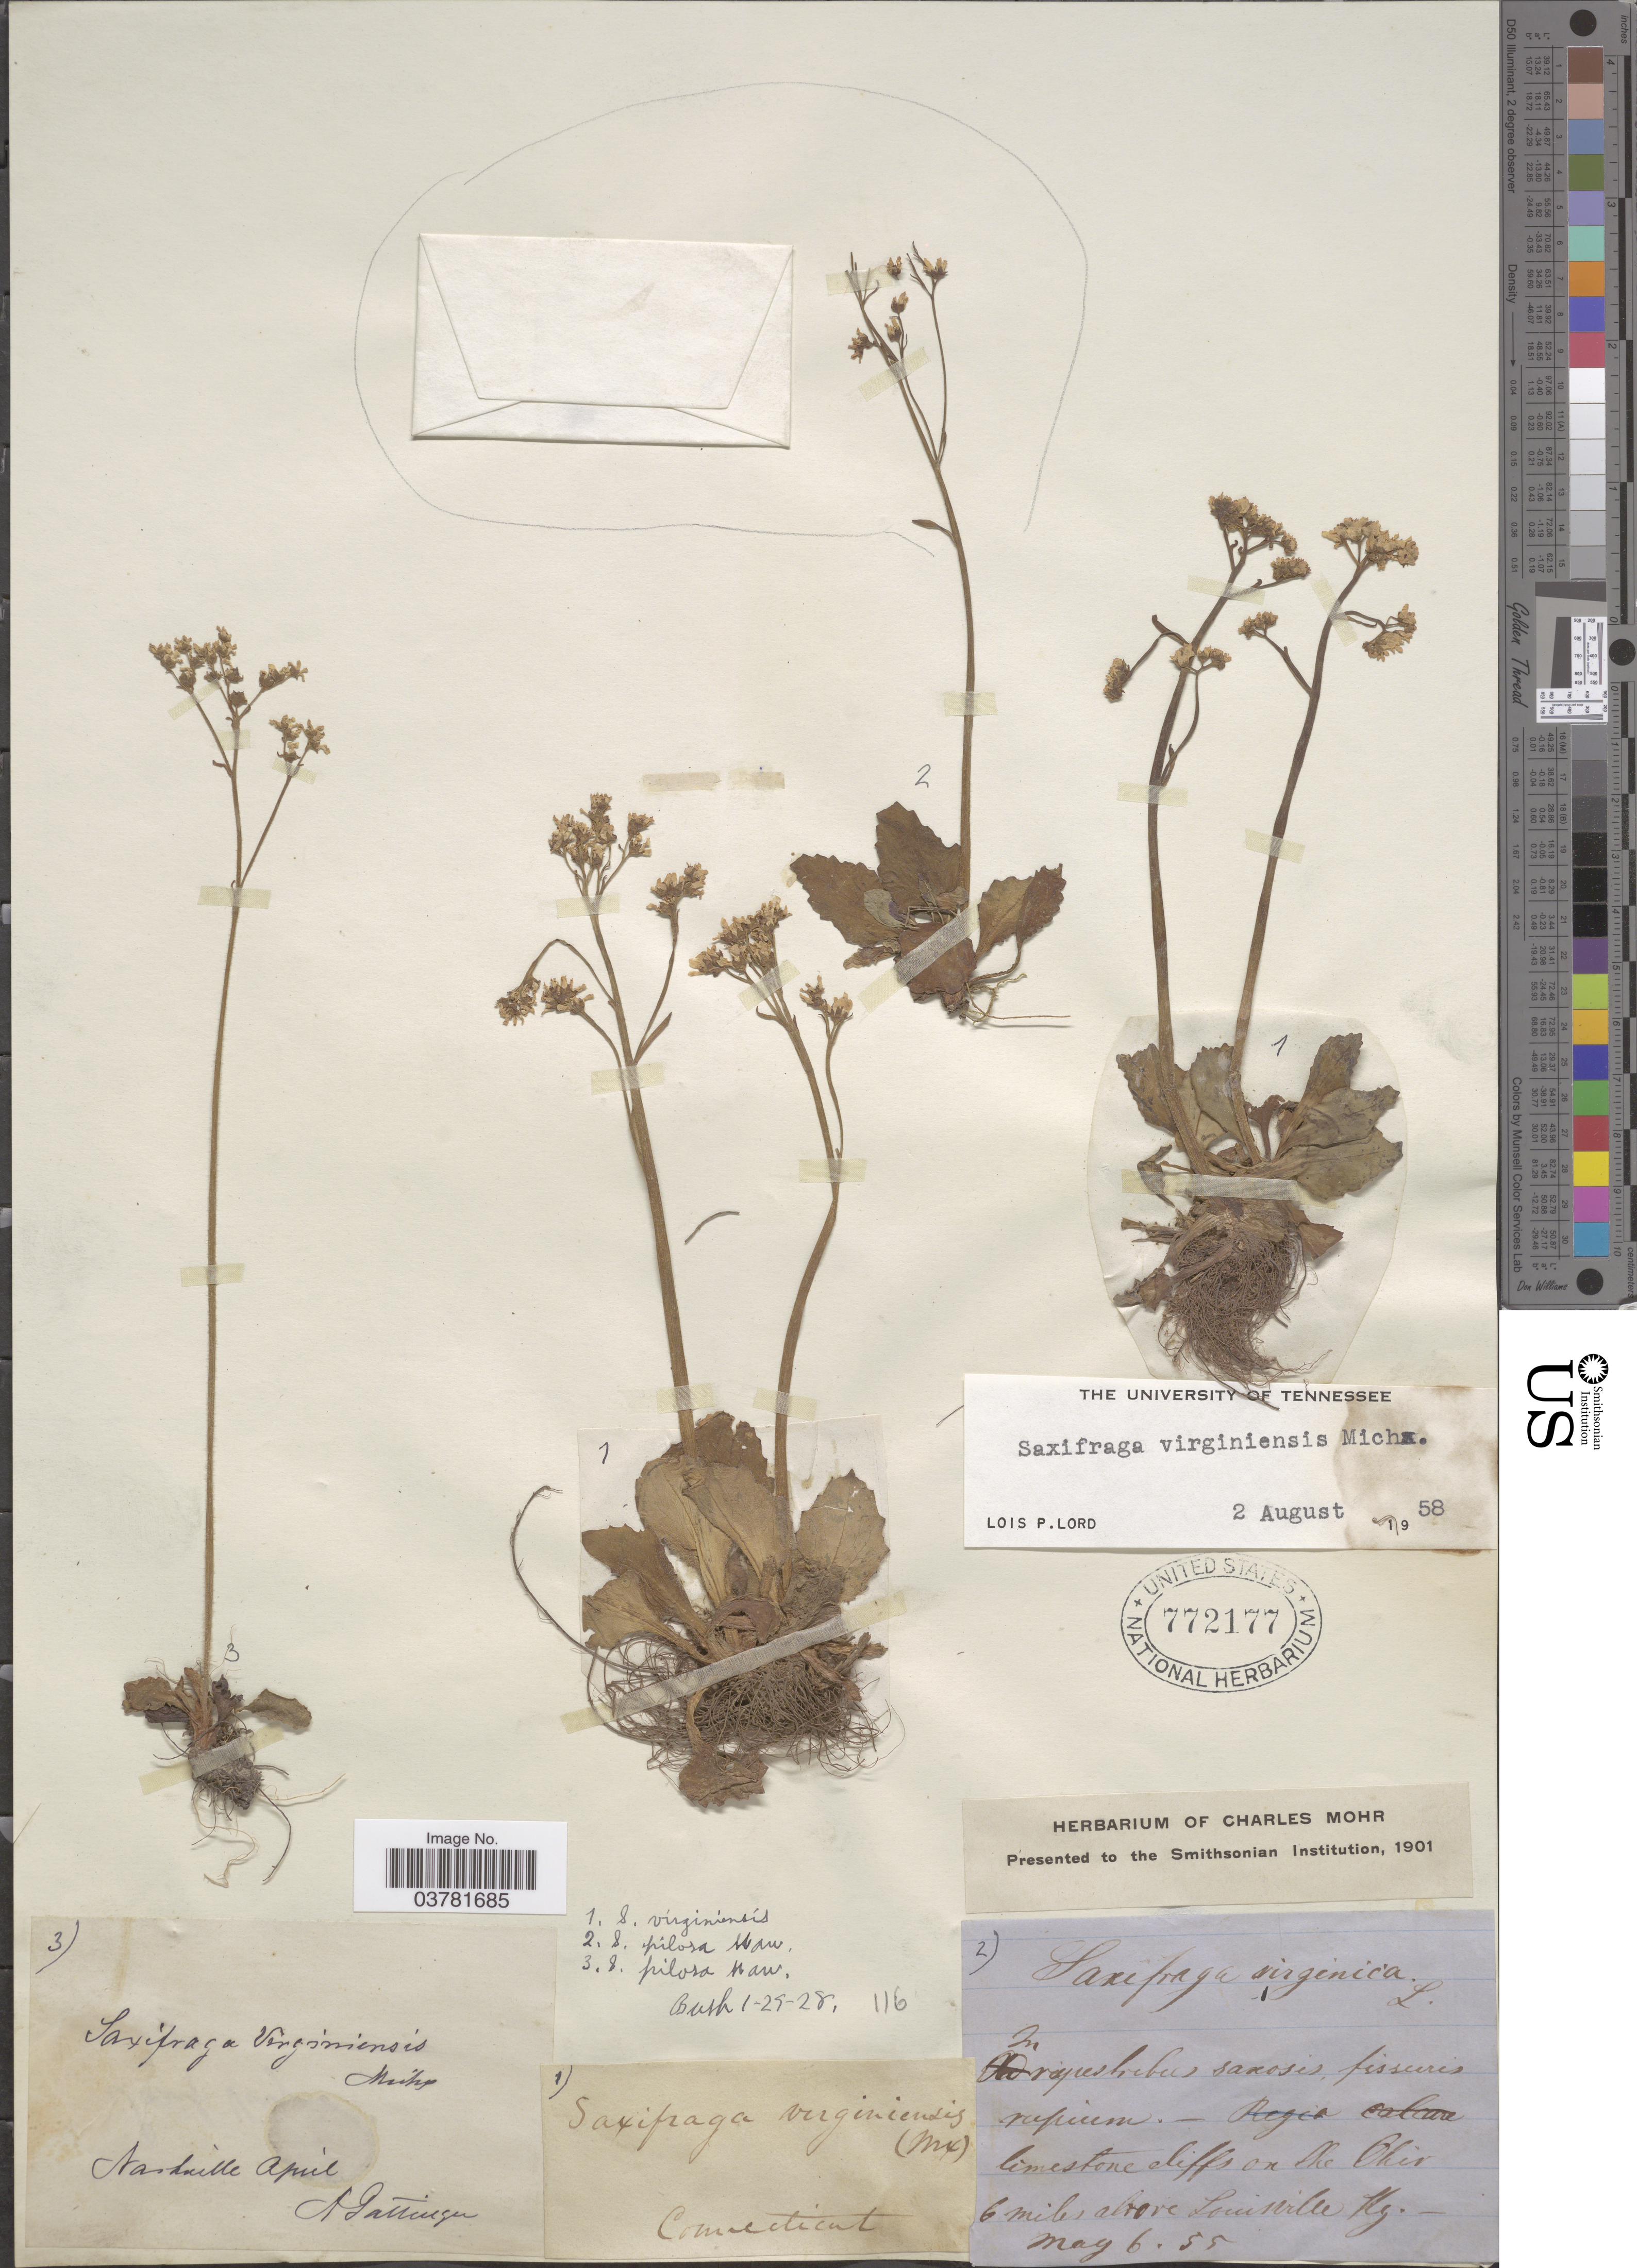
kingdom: Plantae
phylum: Tracheophyta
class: Magnoliopsida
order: Saxifragales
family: Saxifragaceae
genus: Micranthes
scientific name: Micranthes virginiensis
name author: (Michx.) Small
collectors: A. Gattinger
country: United States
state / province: Tennessee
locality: Nashville.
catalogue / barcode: US 772177-3